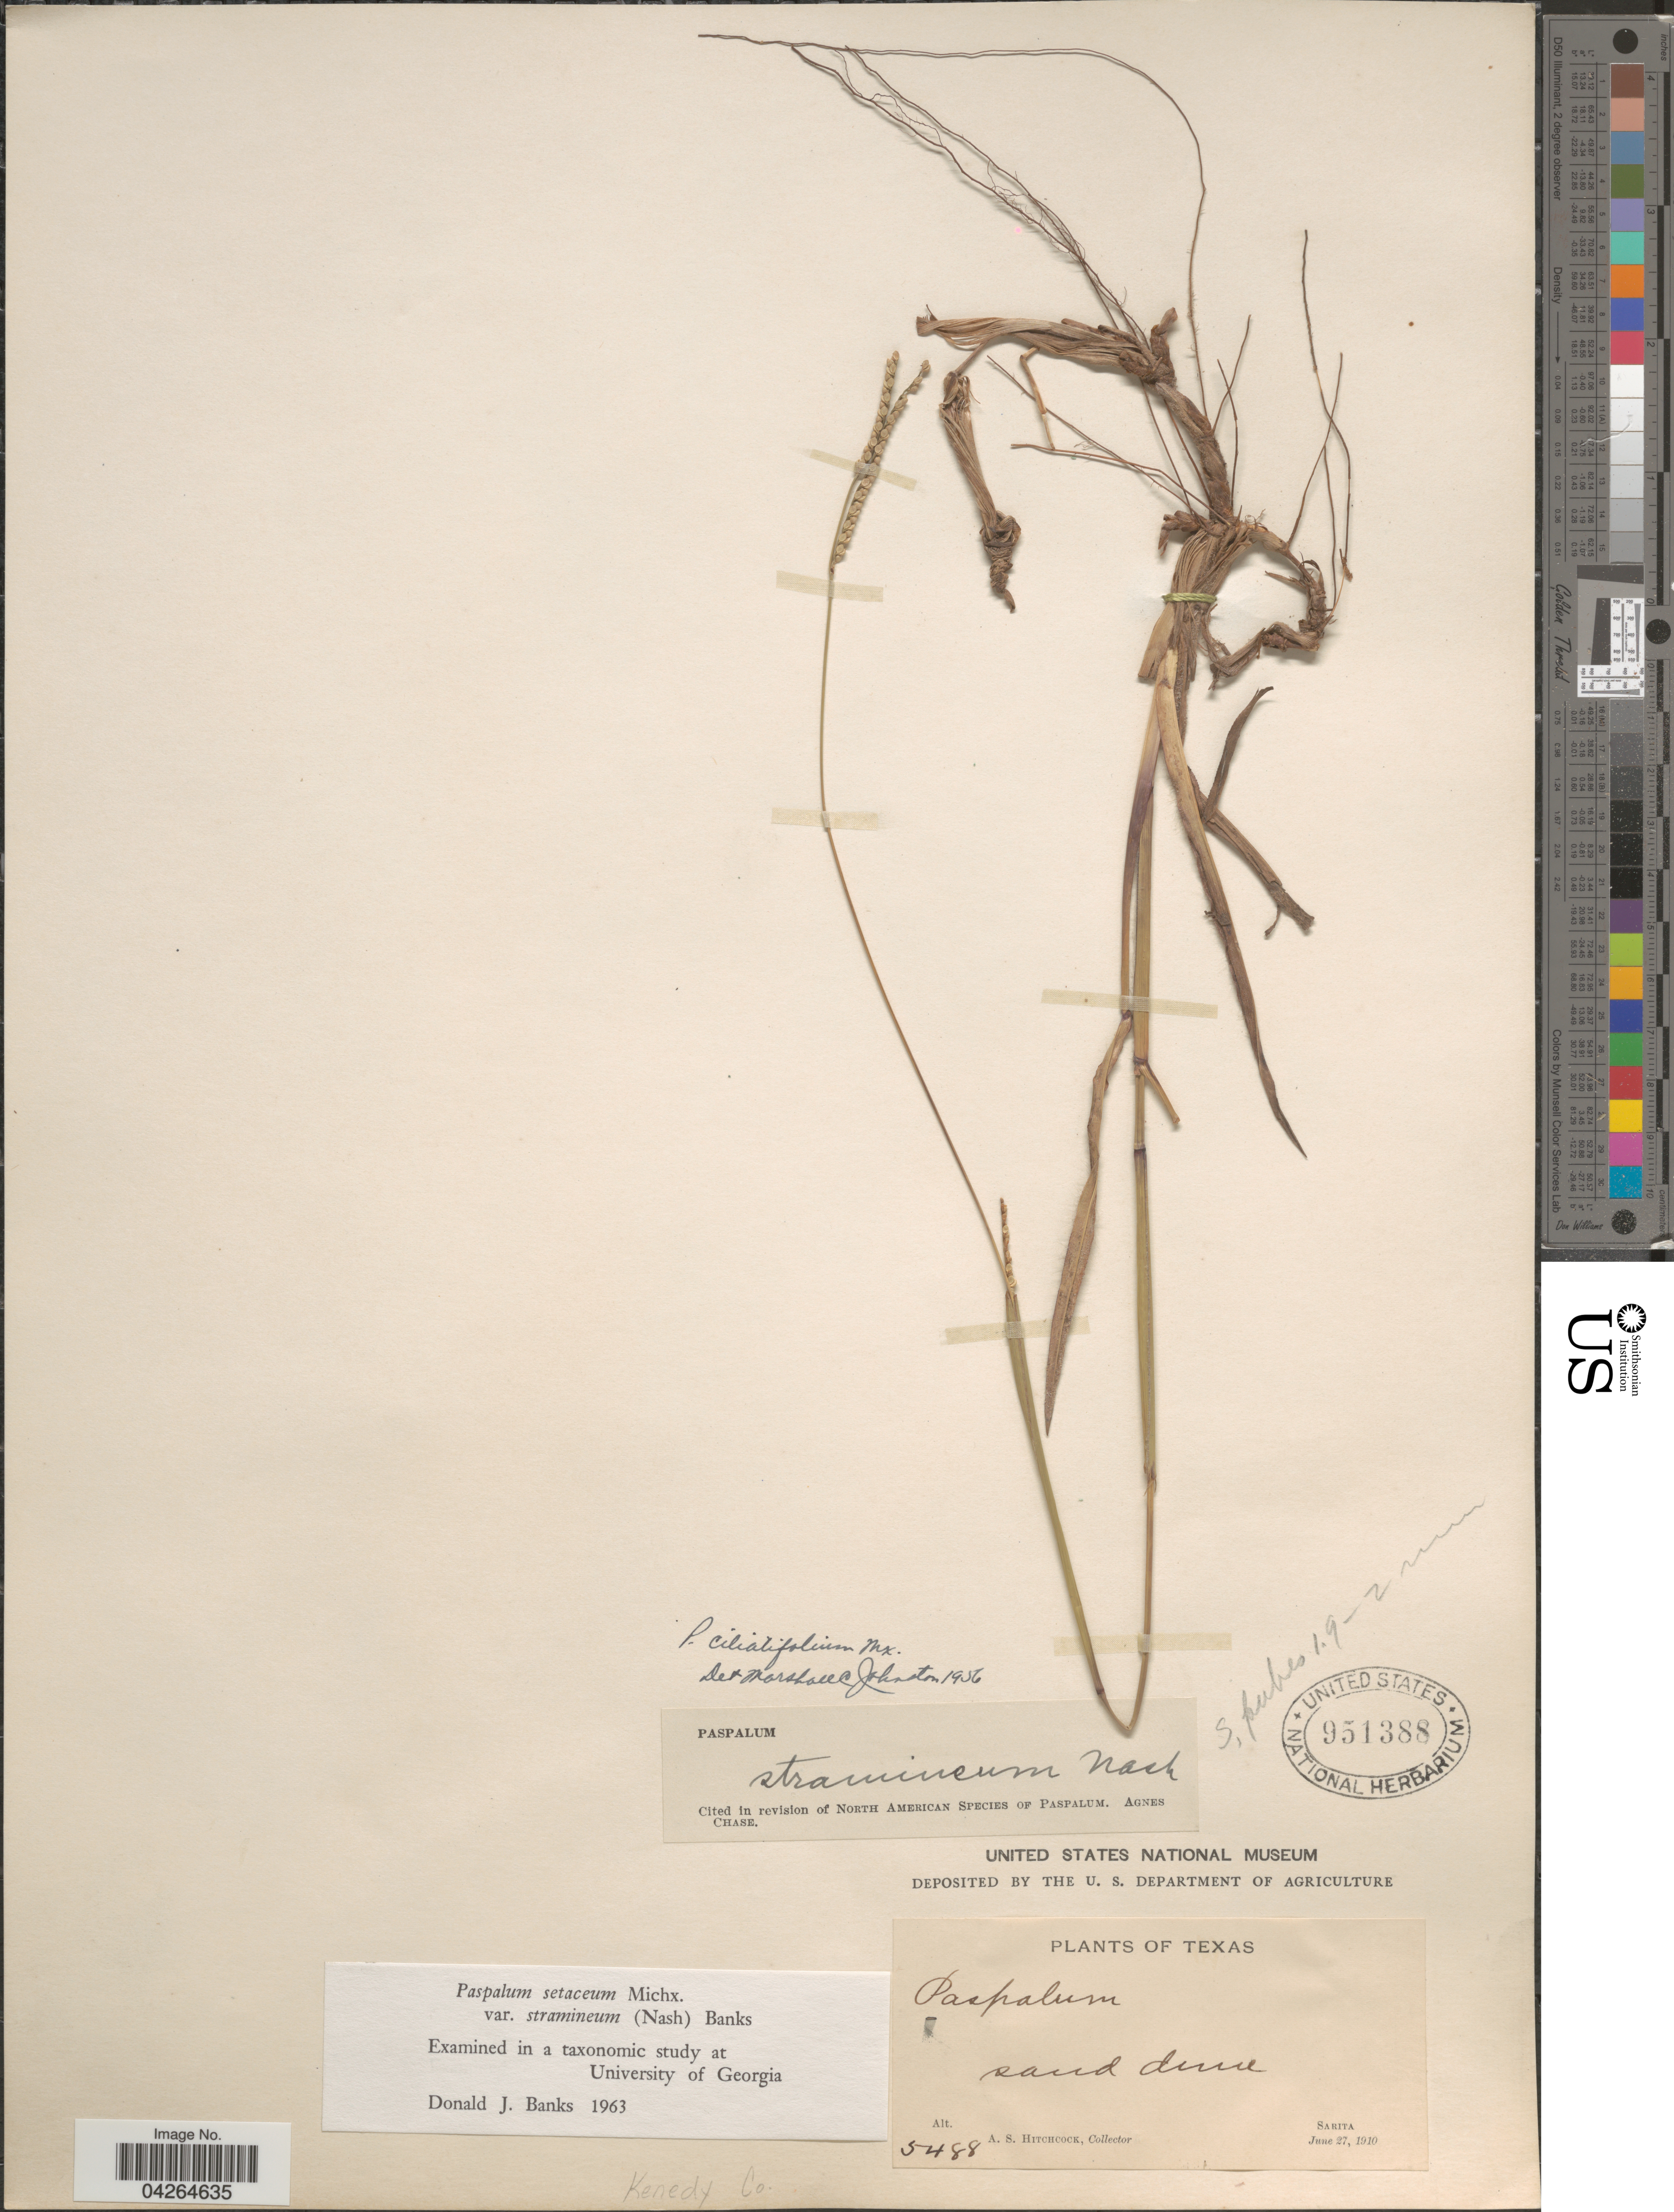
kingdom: Plantae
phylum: Tracheophyta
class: Liliopsida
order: Poales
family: Poaceae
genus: Paspalum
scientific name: Paspalum setaceum var. stramineum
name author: (Nash) D.J. Banks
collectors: A. S. Hitchcock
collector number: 5488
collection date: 1910-06-27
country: United States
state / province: Texas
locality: Sarita. Kenedy Co.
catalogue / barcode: US 951388